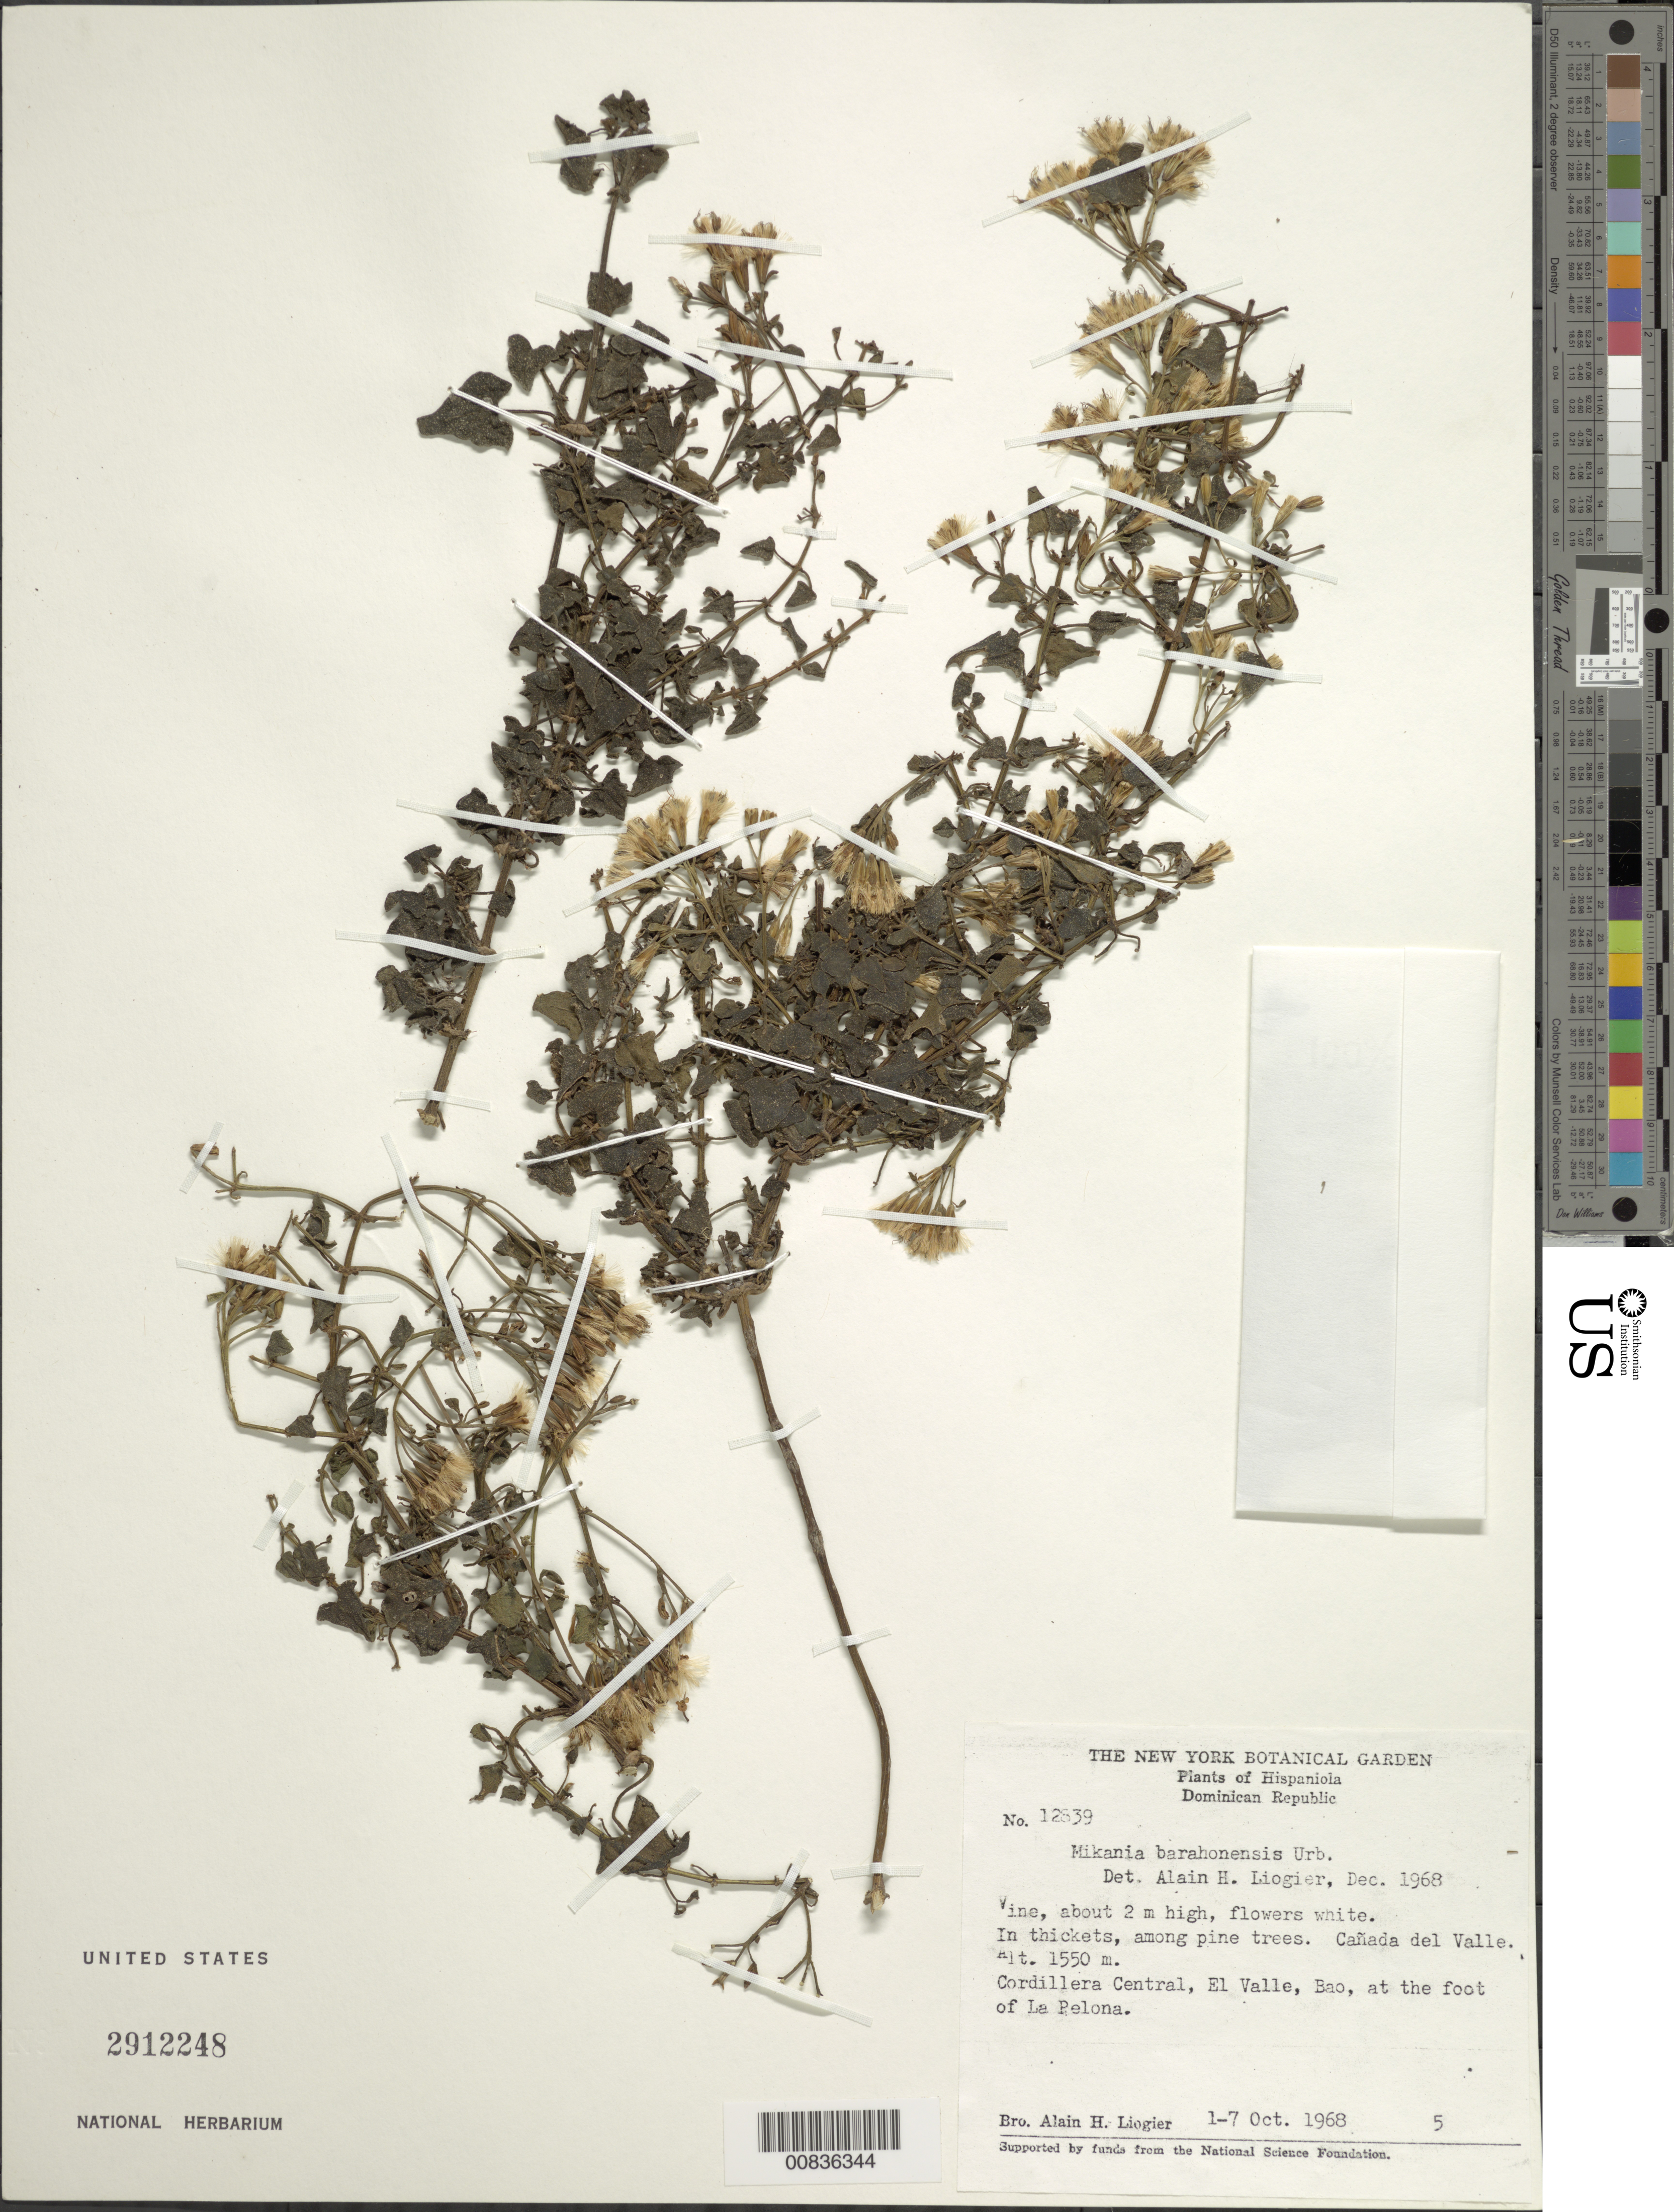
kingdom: Plantae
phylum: Tracheophyta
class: Magnoliopsida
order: Asterales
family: Asteraceae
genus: Mikania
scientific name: Mikania barahonensis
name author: Urb.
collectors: A. H. Liogier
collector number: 12839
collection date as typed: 01 Oct 1968 to 07 Oct 1968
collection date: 1968-10-01/1968-10-07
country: Dominican Republic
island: Hispaniola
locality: Cañada del Valle, Cordillera Central, El Valle, Bao, at the foot of La Pelona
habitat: In thickets among pine trees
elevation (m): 1550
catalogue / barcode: US 2912248